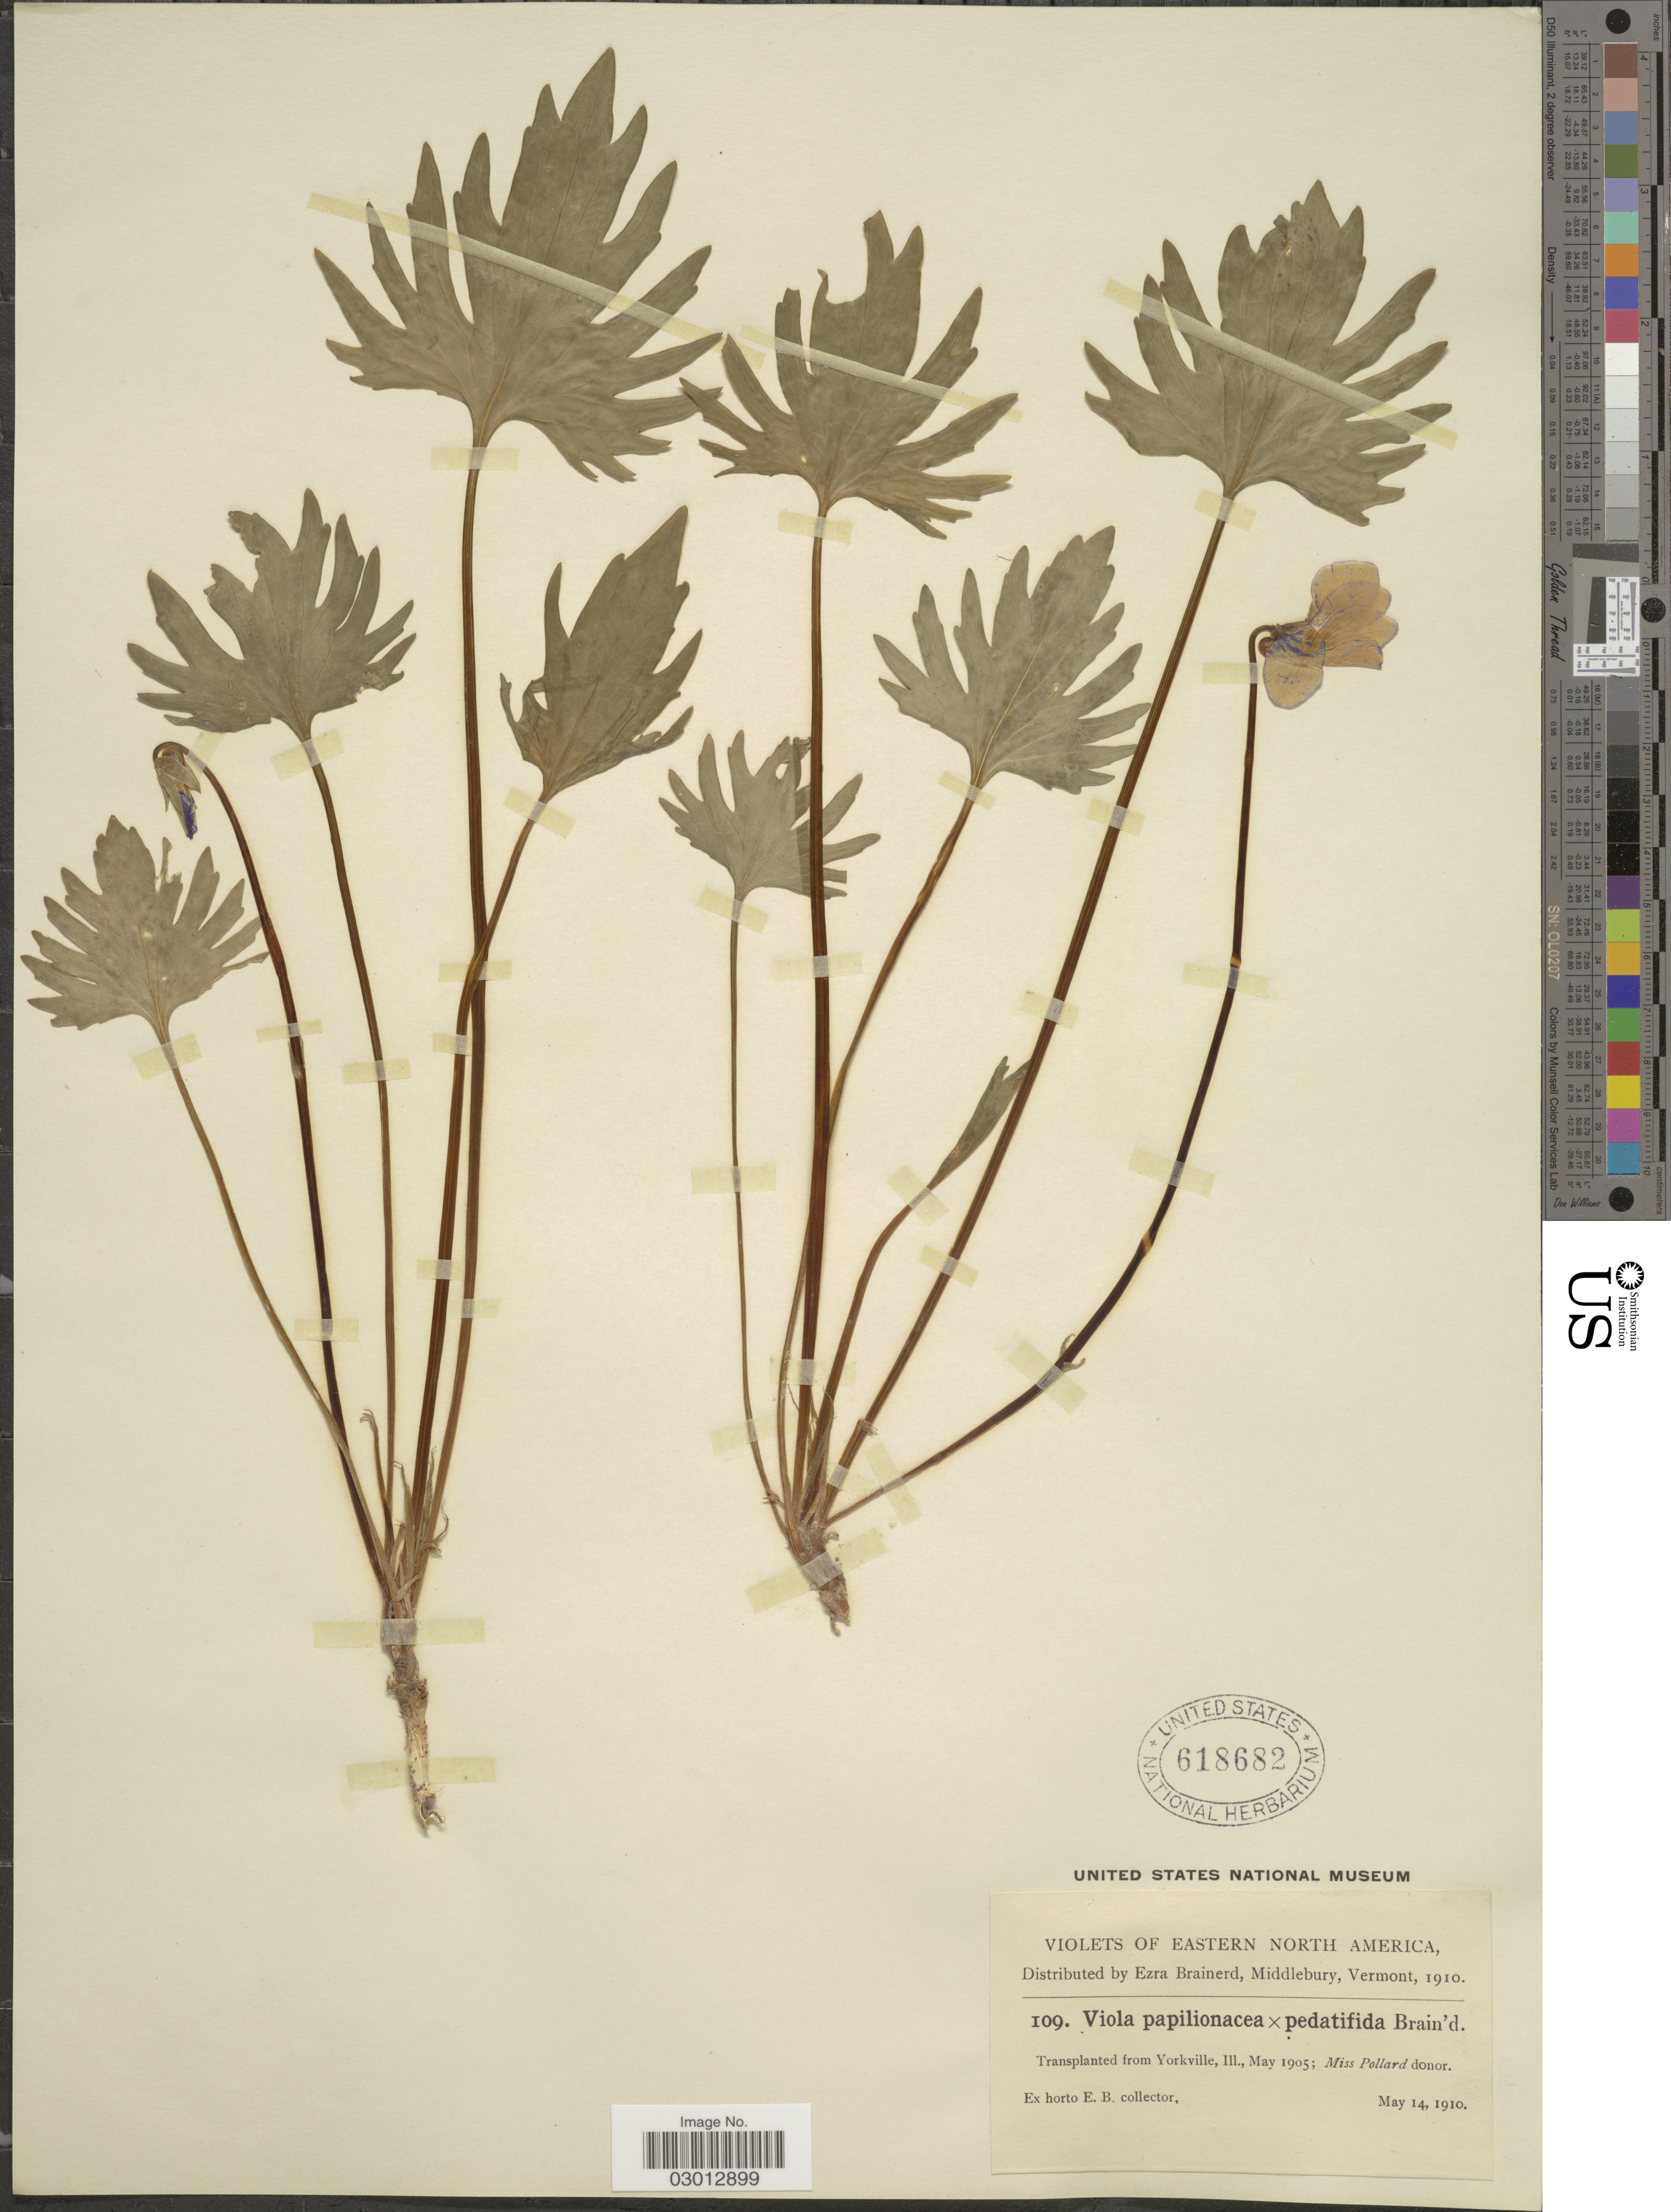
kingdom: Plantae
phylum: Tracheophyta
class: Magnoliopsida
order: Malpighiales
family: Violaceae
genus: Viola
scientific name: Viola papilionacea x V. pedatifida G. Don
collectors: ex herb. Ezra Brainerd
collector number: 109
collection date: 1910-05-14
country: United States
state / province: Illinois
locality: Eastern North America. Transplanted from Yorkville, Ill.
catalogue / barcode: US 618682